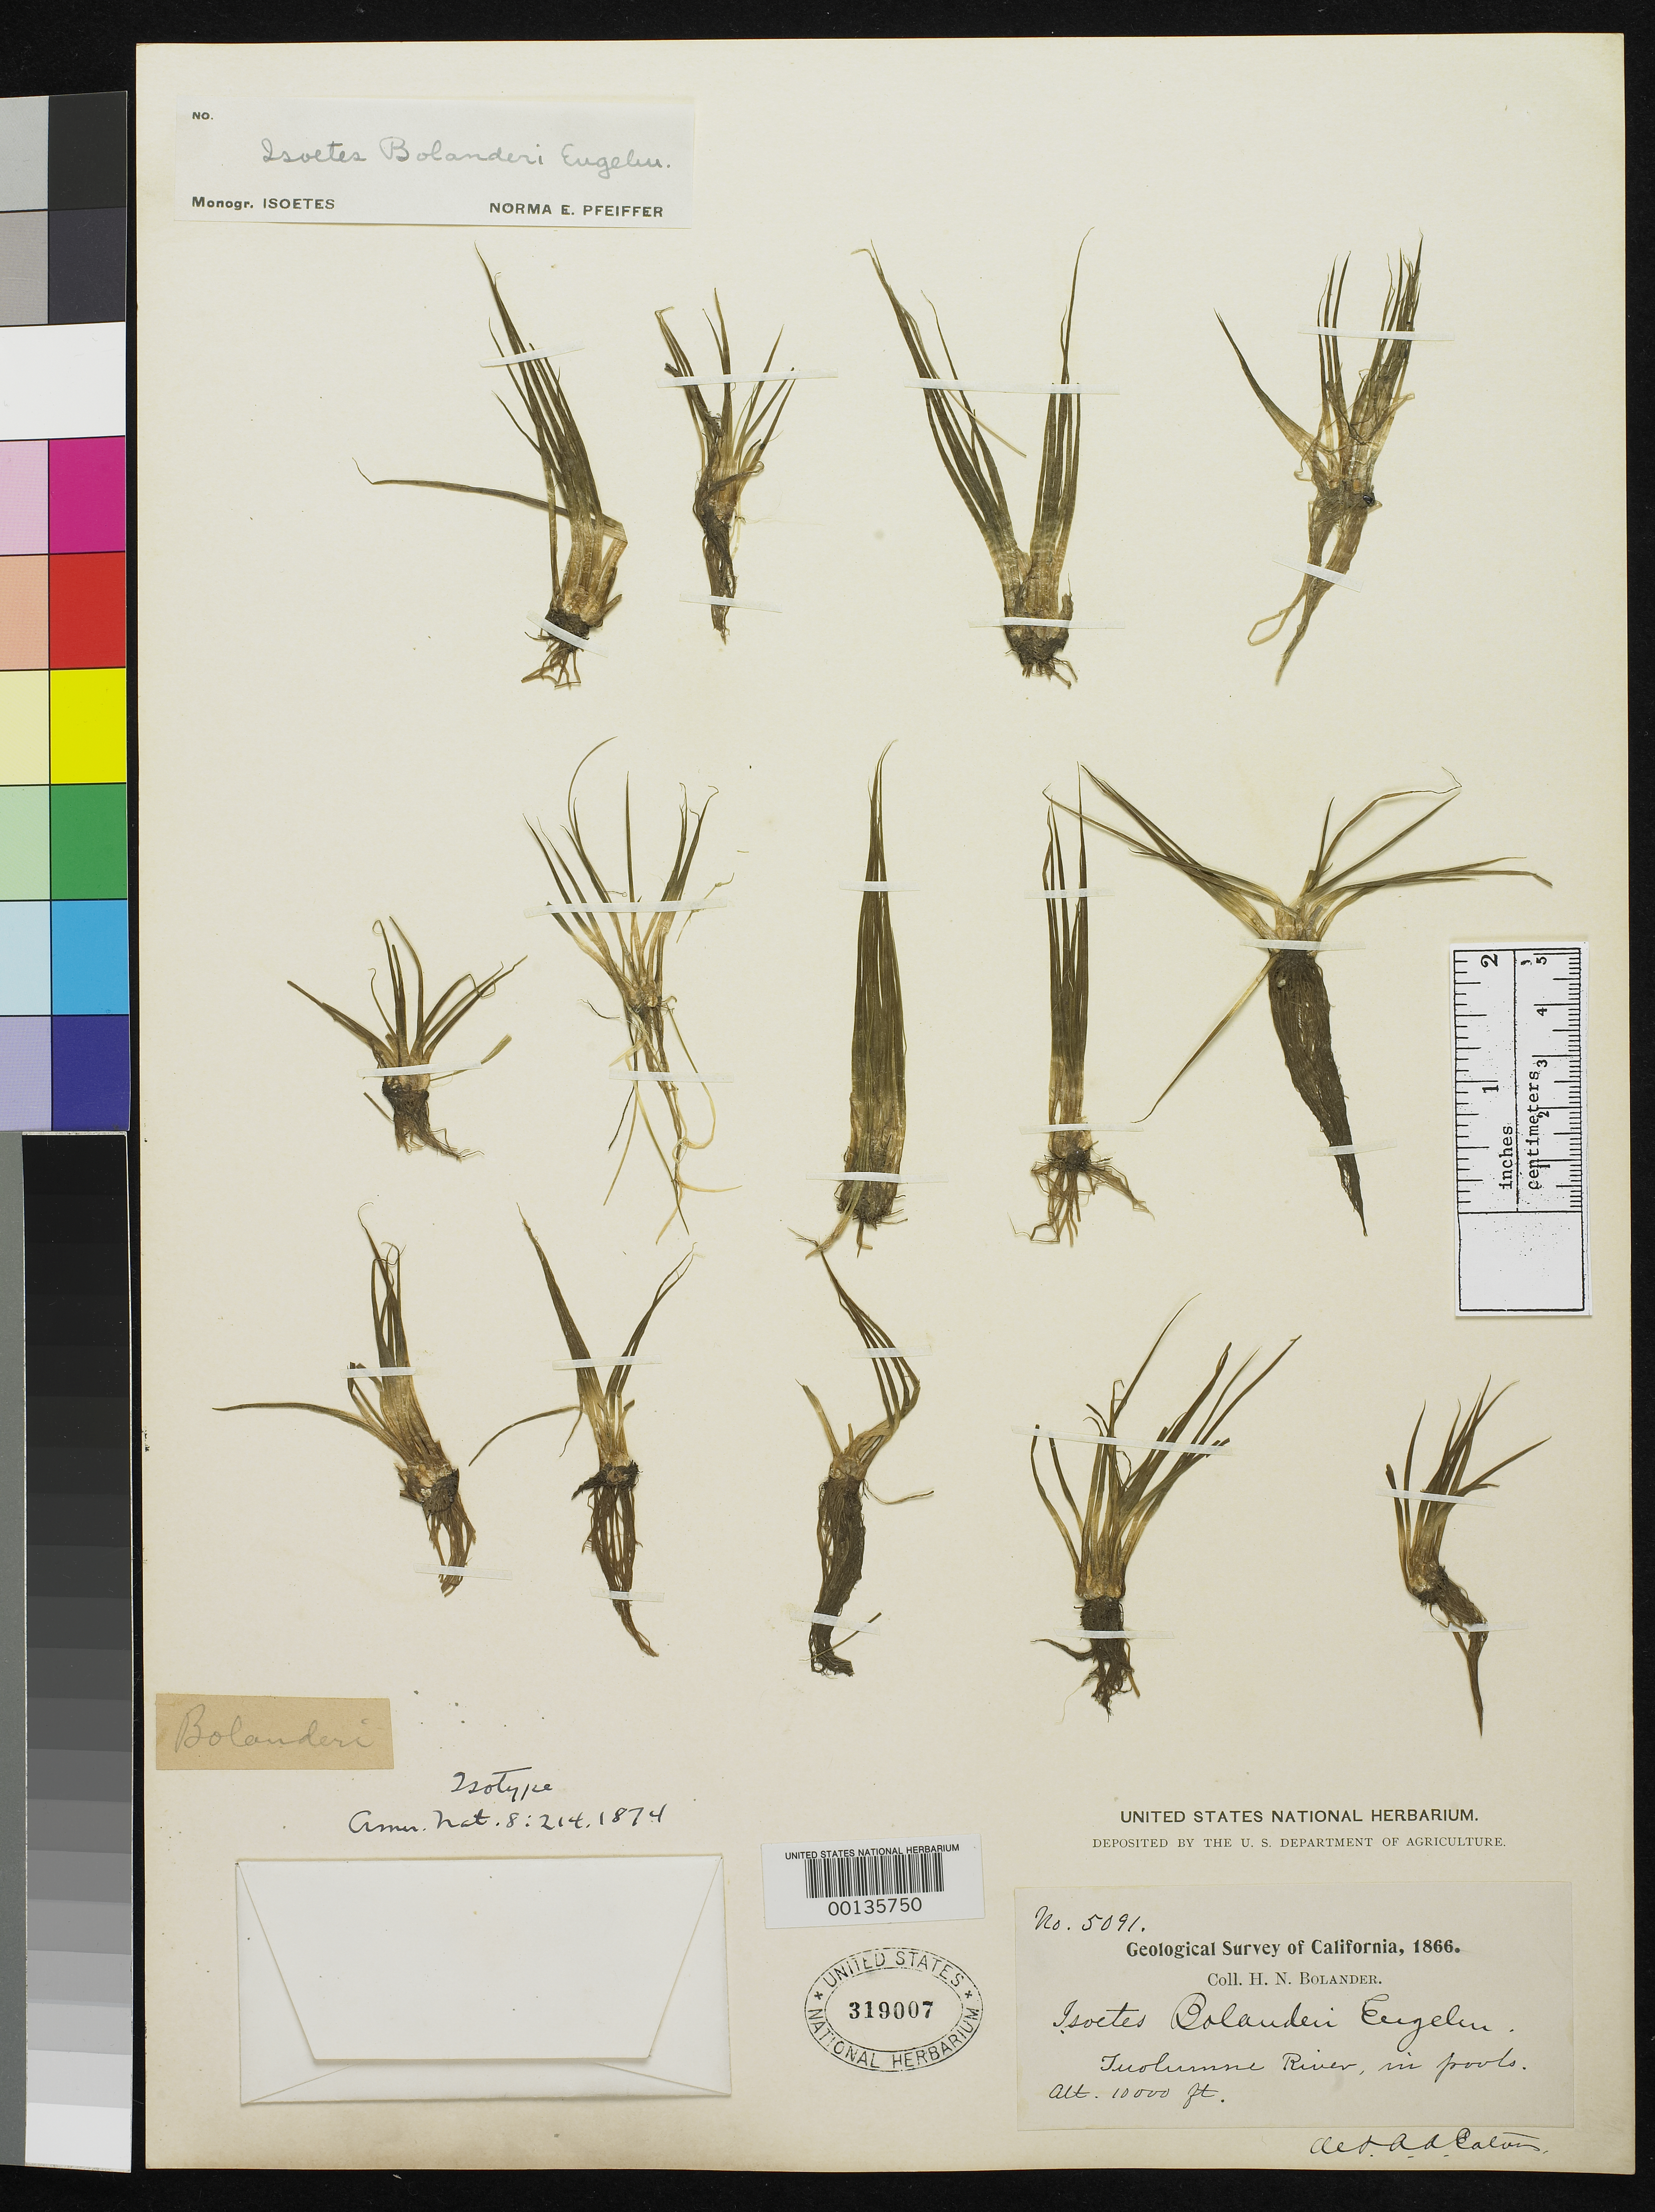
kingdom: Plantae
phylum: Tracheophyta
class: Lycopodiopsida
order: Isoetales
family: Isoetaceae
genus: Isoetes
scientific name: Isoetes bolanderi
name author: Engelm.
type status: Isosyntype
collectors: H. Bolander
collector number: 5091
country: United States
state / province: California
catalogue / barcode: US 319007